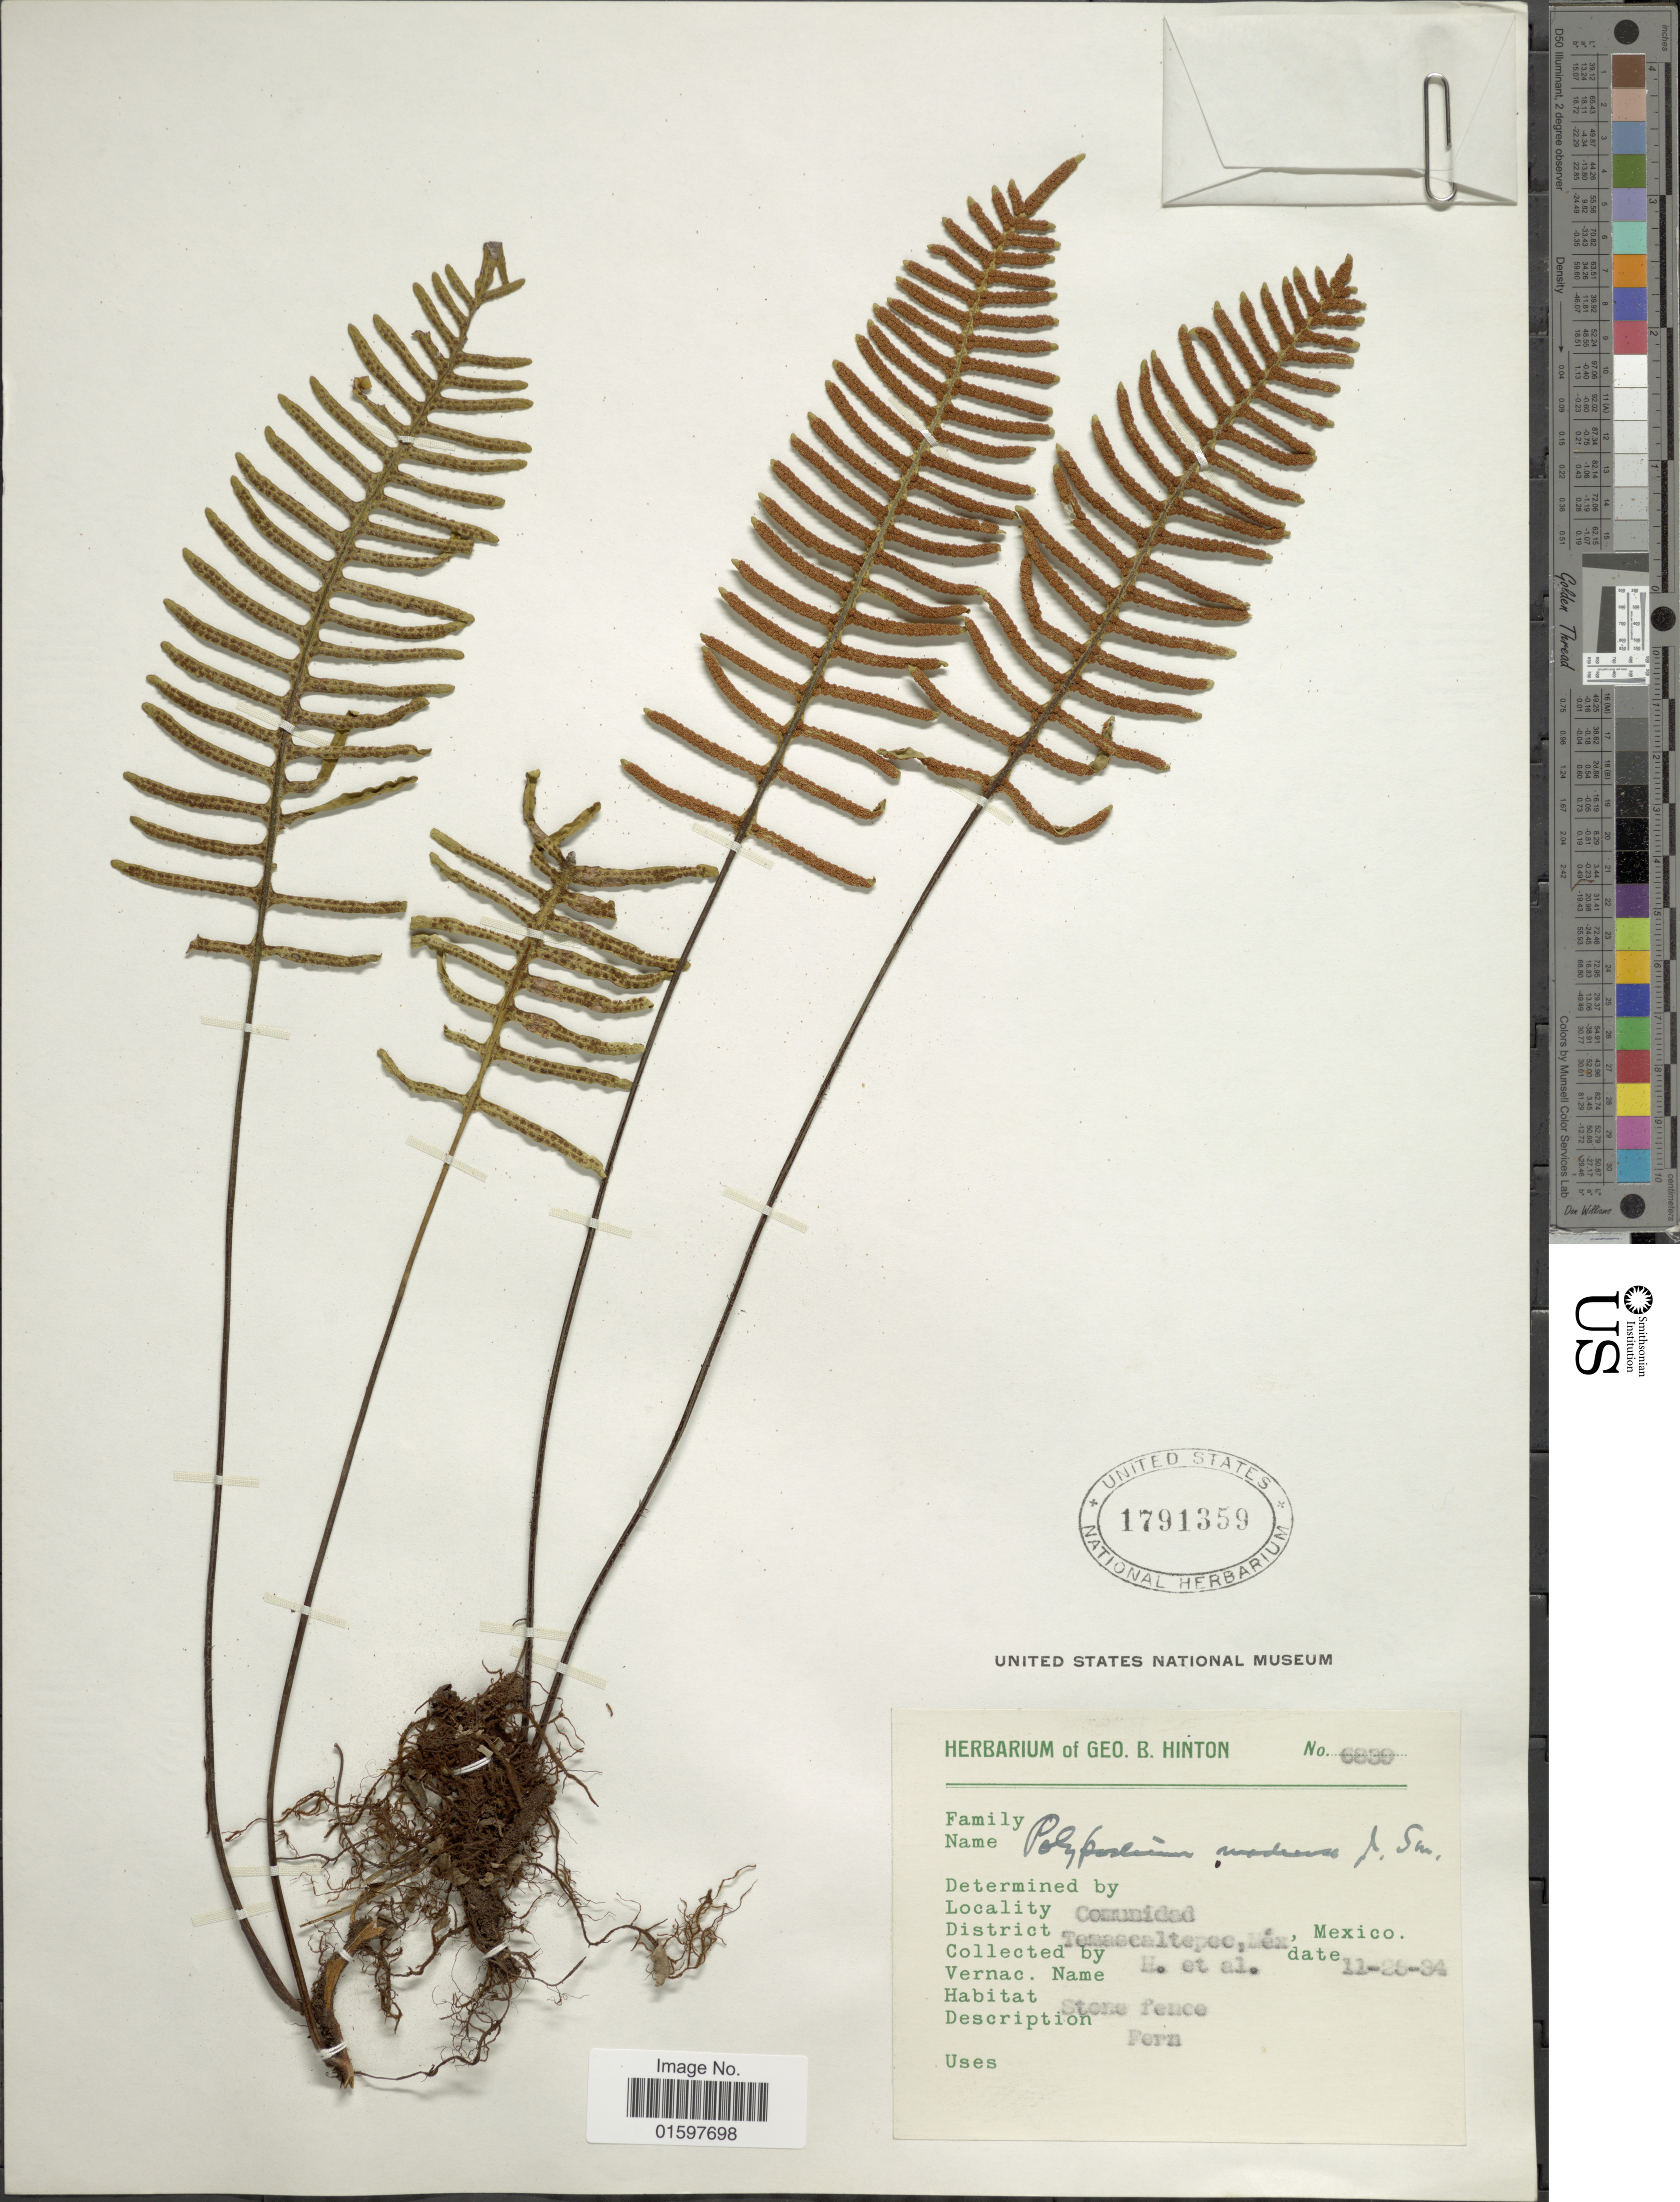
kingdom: Plantae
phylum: Tracheophyta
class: Polypodiopsida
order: Polypodiales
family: Polypodiaceae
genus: Pleopeltis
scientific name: Pleopeltis madrense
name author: (J. Sm.) A.R. Sm. & Tejero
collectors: G. B. Hinton & et al.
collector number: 6839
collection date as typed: Transcribed d/m/y: 25/11/34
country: Mexico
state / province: México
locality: Comunidad, Temascaltepec.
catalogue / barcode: US 1791359